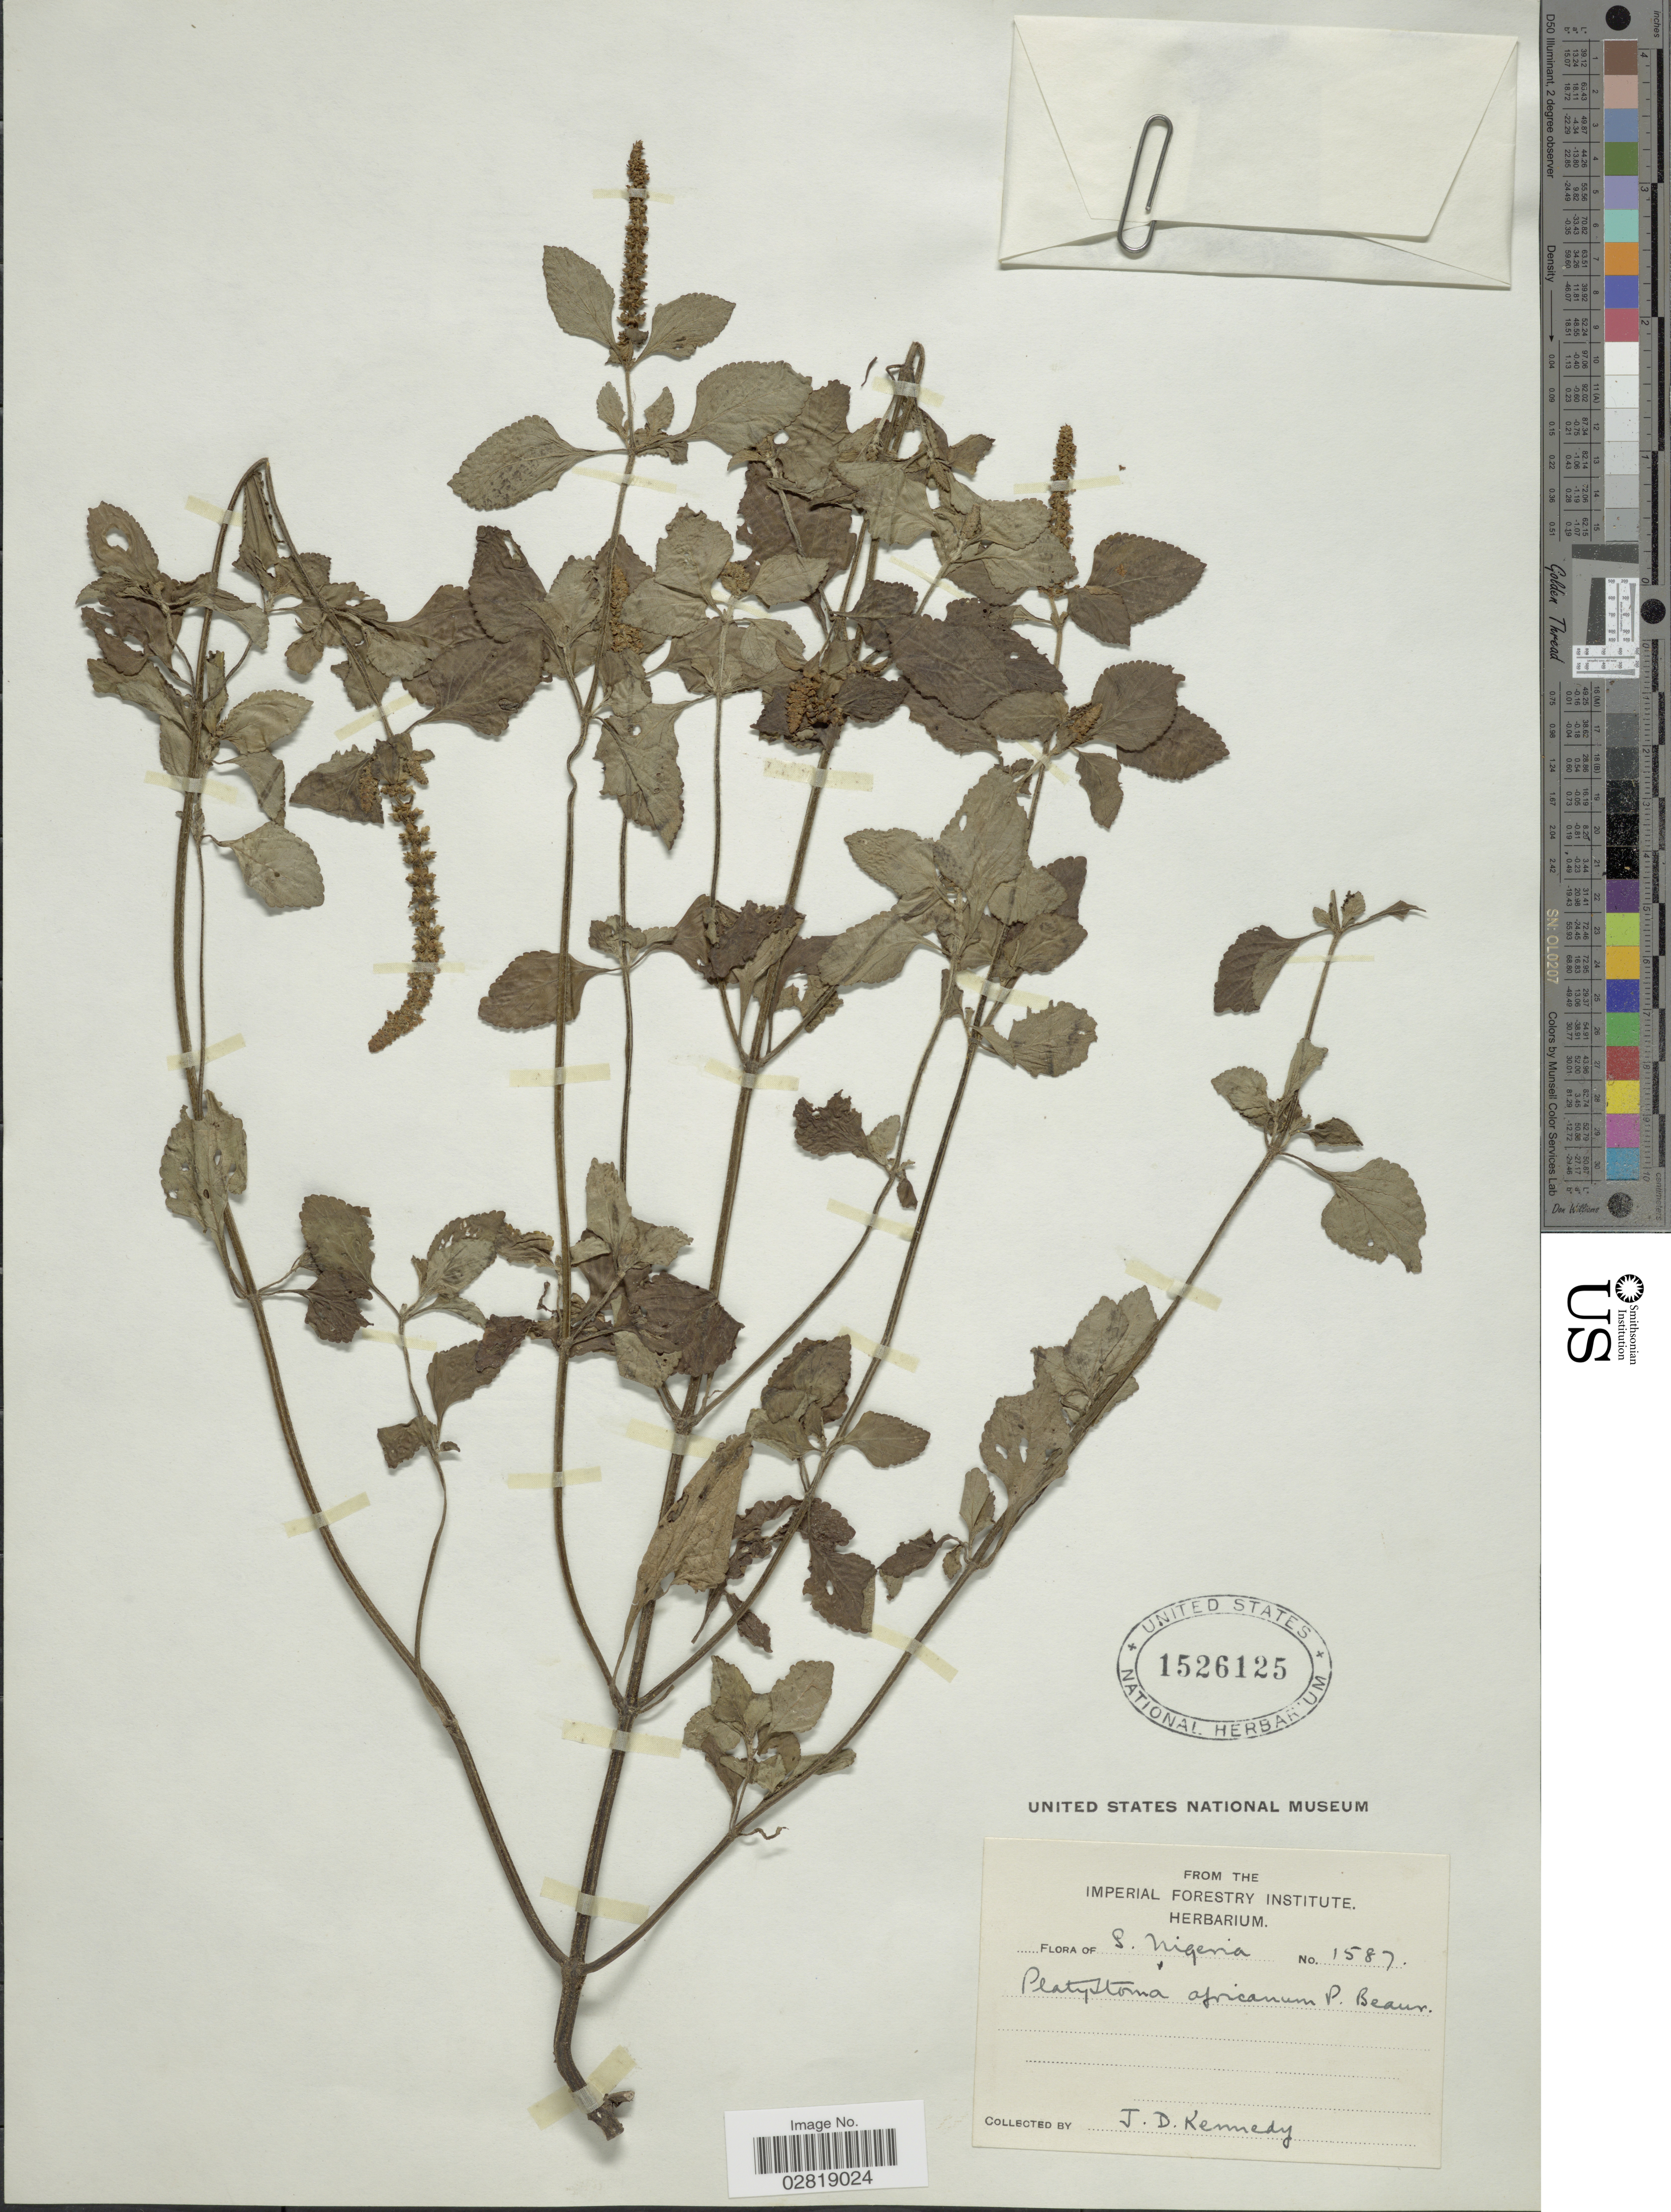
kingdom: Plantae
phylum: Tracheophyta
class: Magnoliopsida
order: Lamiales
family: Lamiaceae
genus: Platostoma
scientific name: Platostoma africanum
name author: P. Beauv.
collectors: J. D. Kennedy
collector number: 1587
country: Nigeria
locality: S. Nigeria.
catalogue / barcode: US 1526125